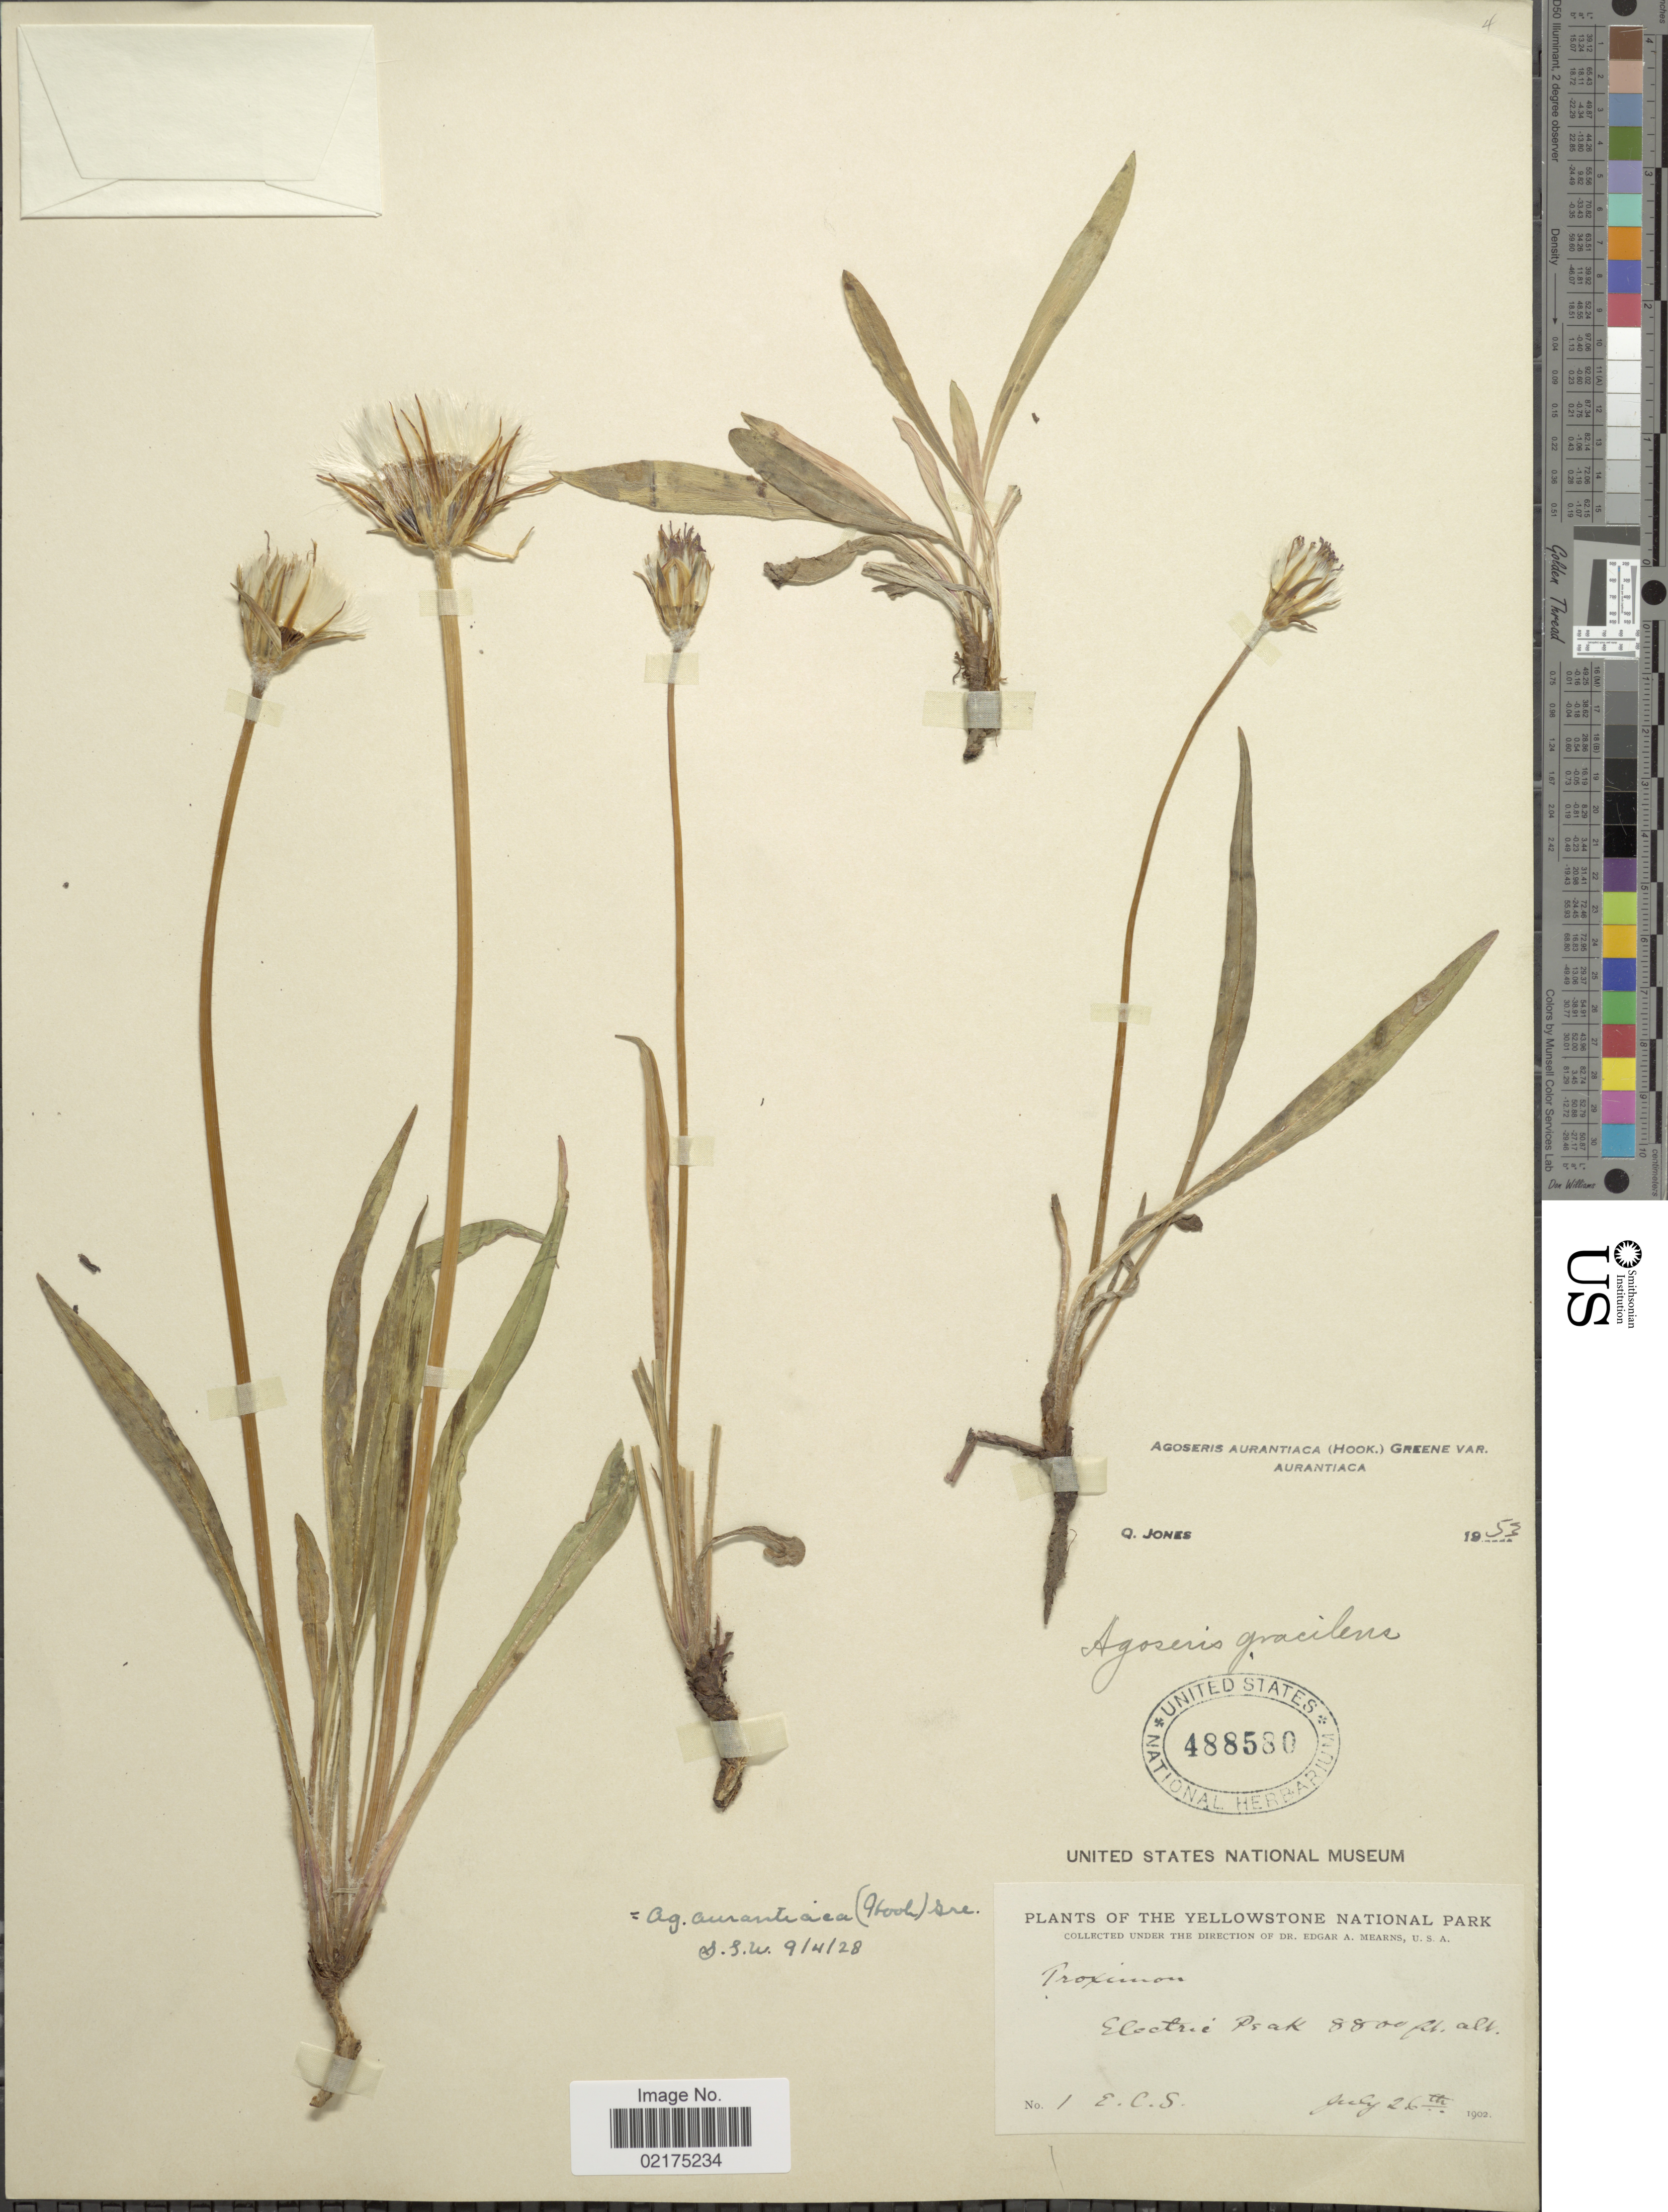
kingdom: Plantae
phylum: Tracheophyta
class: Magnoliopsida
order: Asterales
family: Asteraceae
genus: Agoseris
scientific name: Agoseris aurantiaca var. aurantiaca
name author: (Hook.) Greene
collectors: E. C. Smith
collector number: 1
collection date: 1902-07-26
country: United States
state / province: Montana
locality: Yellowstone National Park, Electric Peak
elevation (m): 2682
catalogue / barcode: US 488580